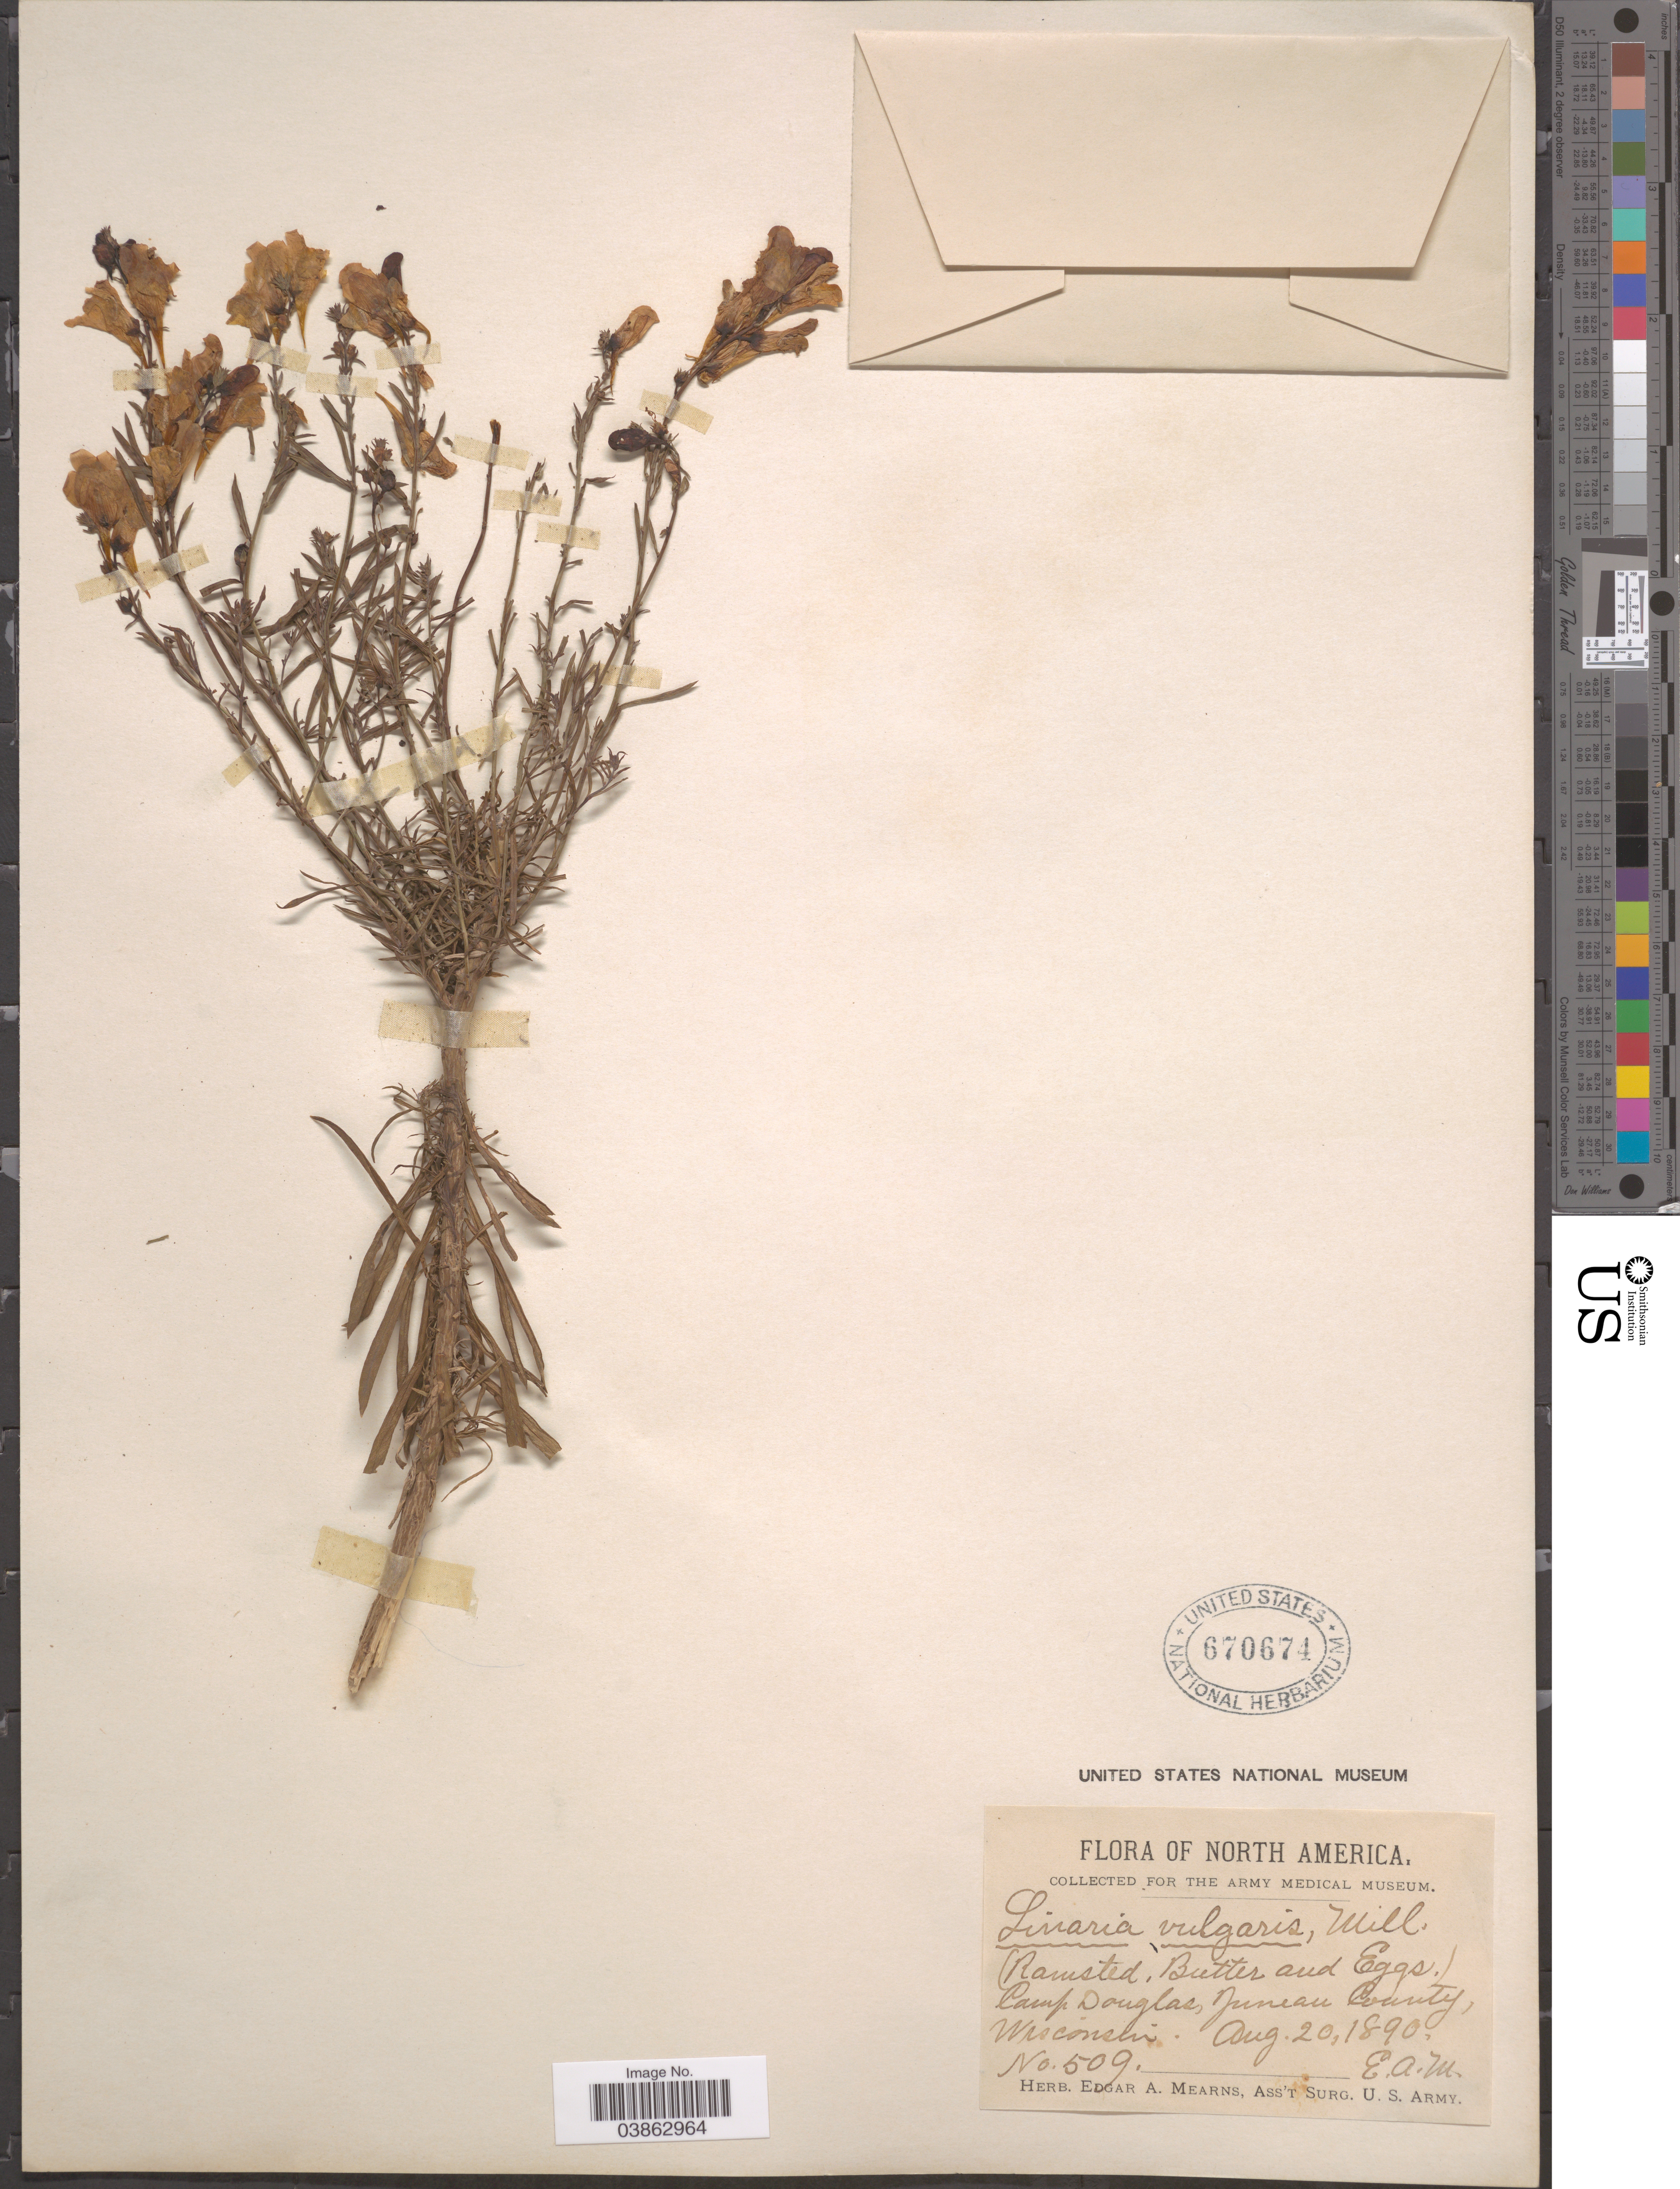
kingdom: Plantae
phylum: Tracheophyta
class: Magnoliopsida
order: Lamiales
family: Plantaginaceae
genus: Linaria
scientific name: Linaria vulgaris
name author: Mill.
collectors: E. A. Mearns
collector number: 509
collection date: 1890-08-20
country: United States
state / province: Wisconsin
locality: Camp Douglas, Juneau County.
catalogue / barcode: US 670674